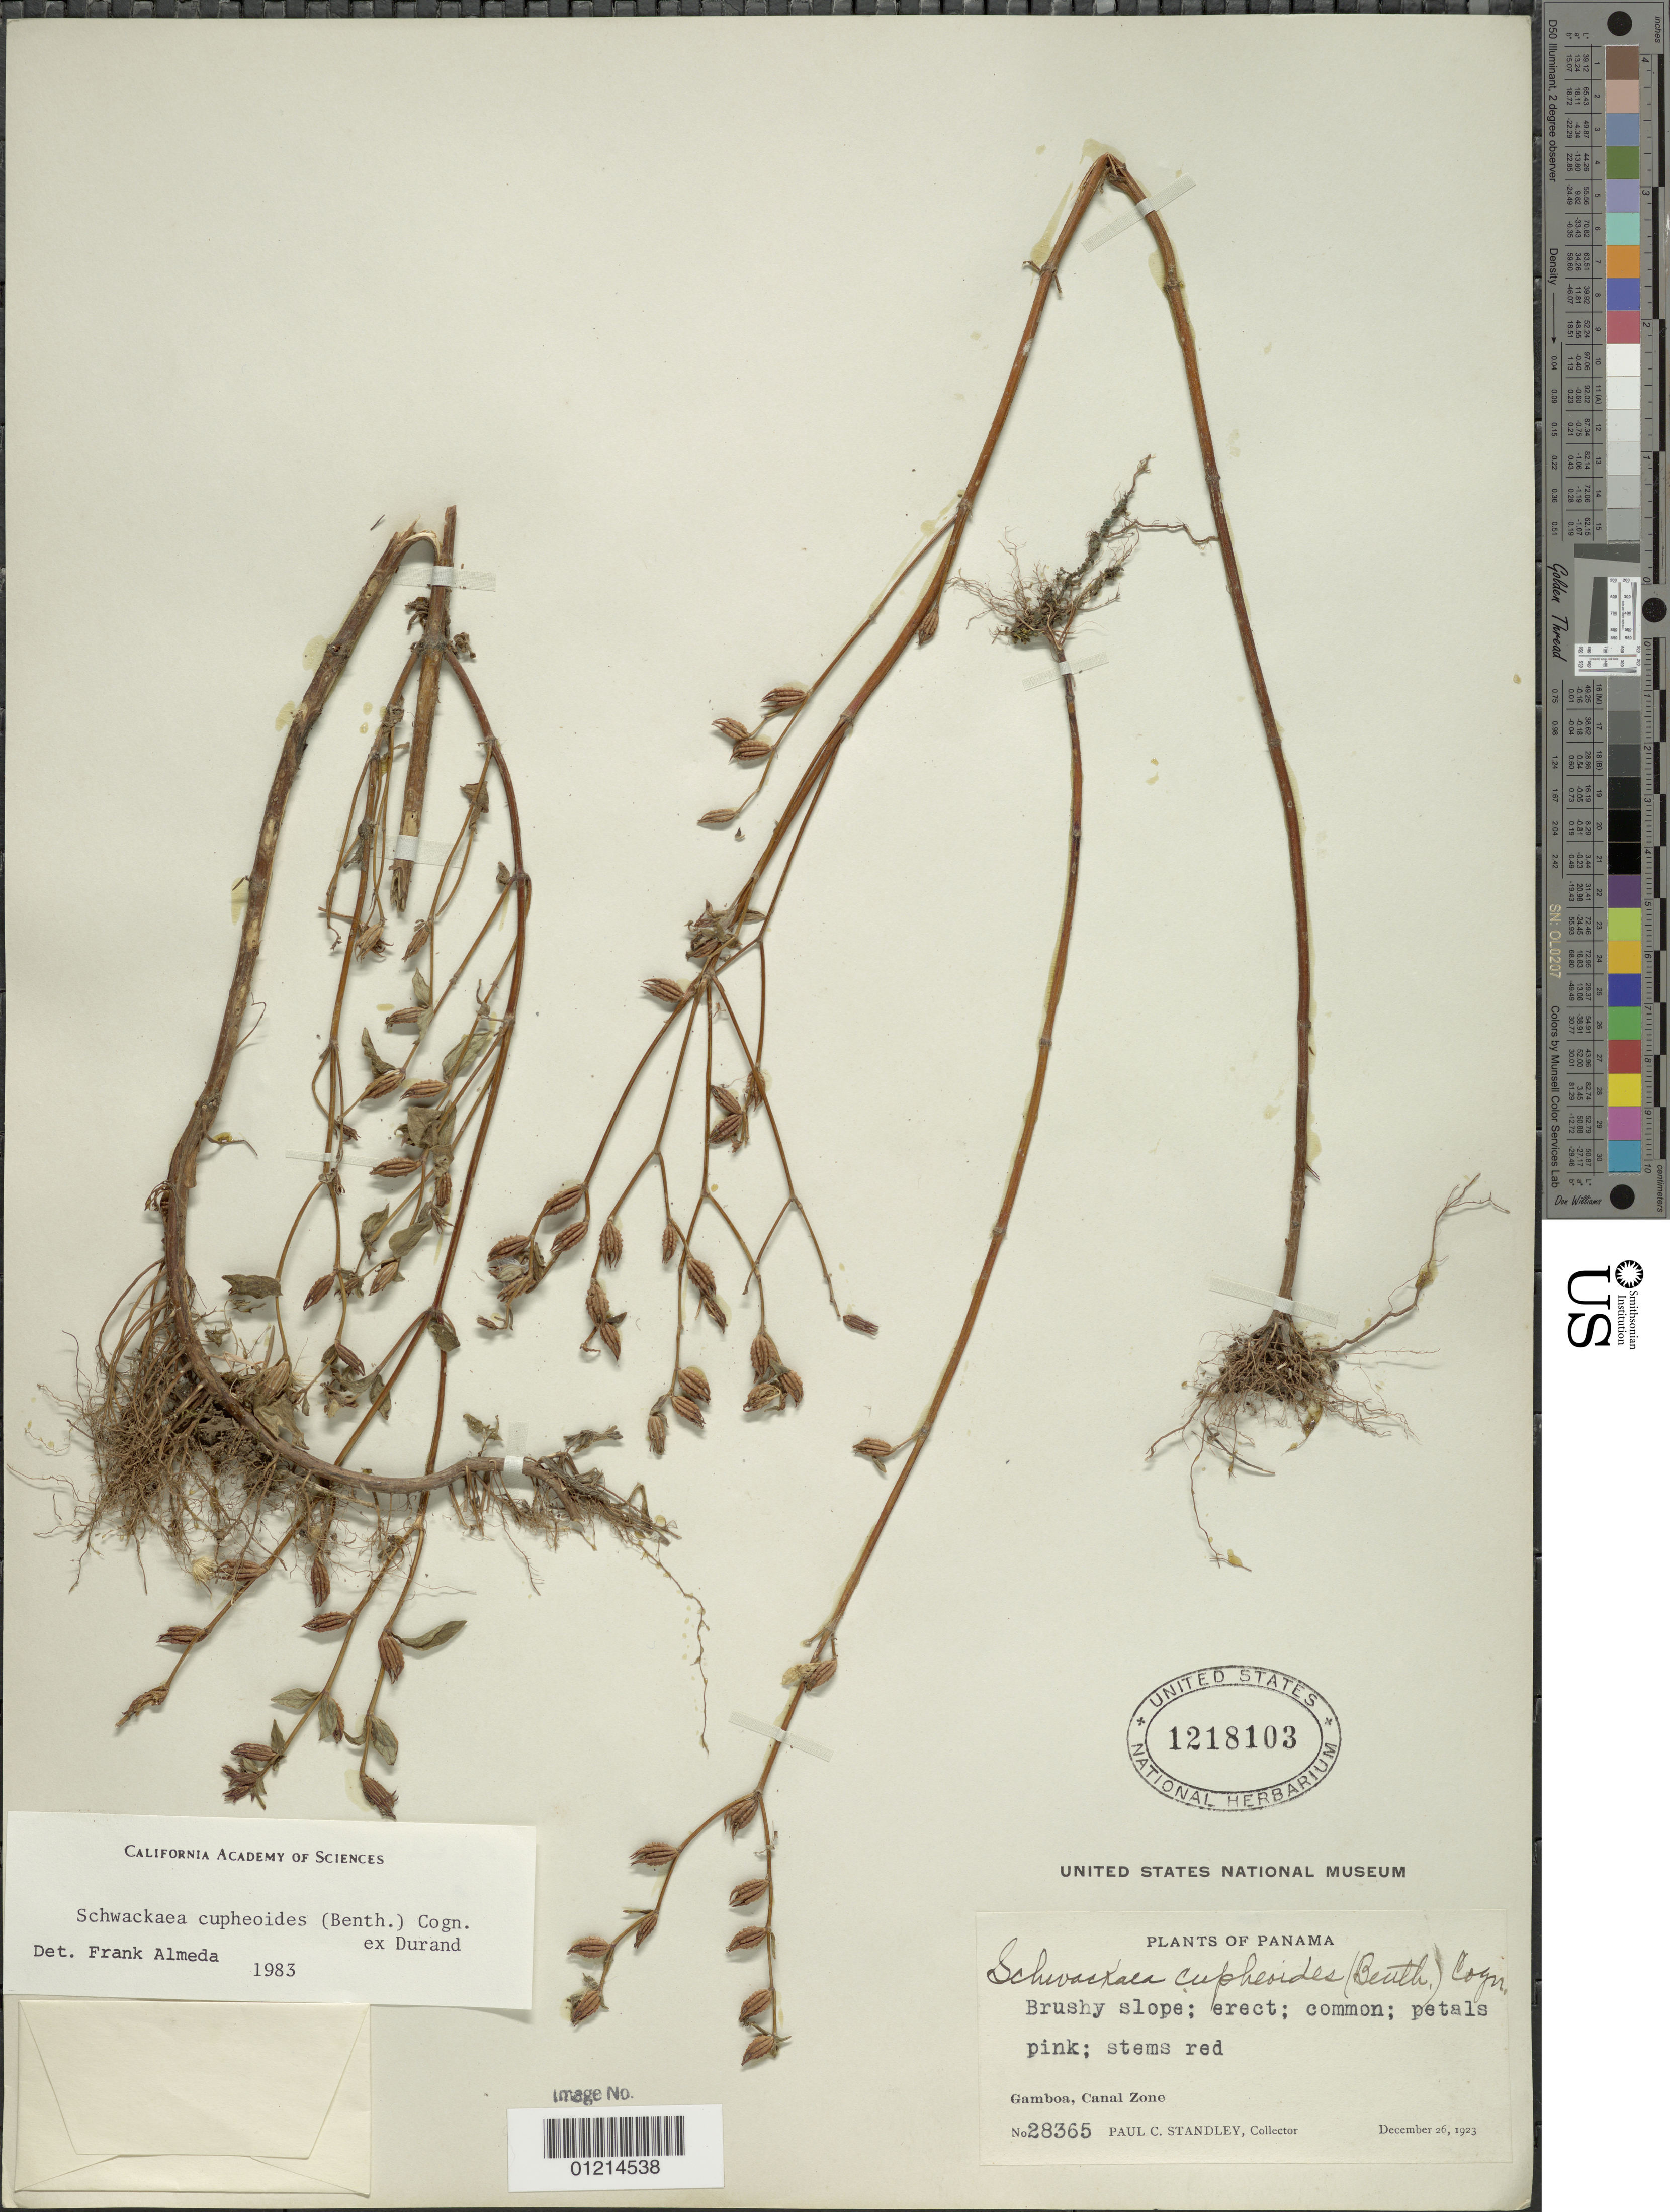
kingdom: Plantae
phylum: Tracheophyta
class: Magnoliopsida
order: Myrtales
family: Melastomataceae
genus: Schwackaea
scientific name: Schwackaea cupheoides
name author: (Benth.) Cogn.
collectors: P. C. Standley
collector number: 28365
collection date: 1923-12-26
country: Panama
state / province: Colón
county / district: Canal Zone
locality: Gamboa.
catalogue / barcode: US 1218103